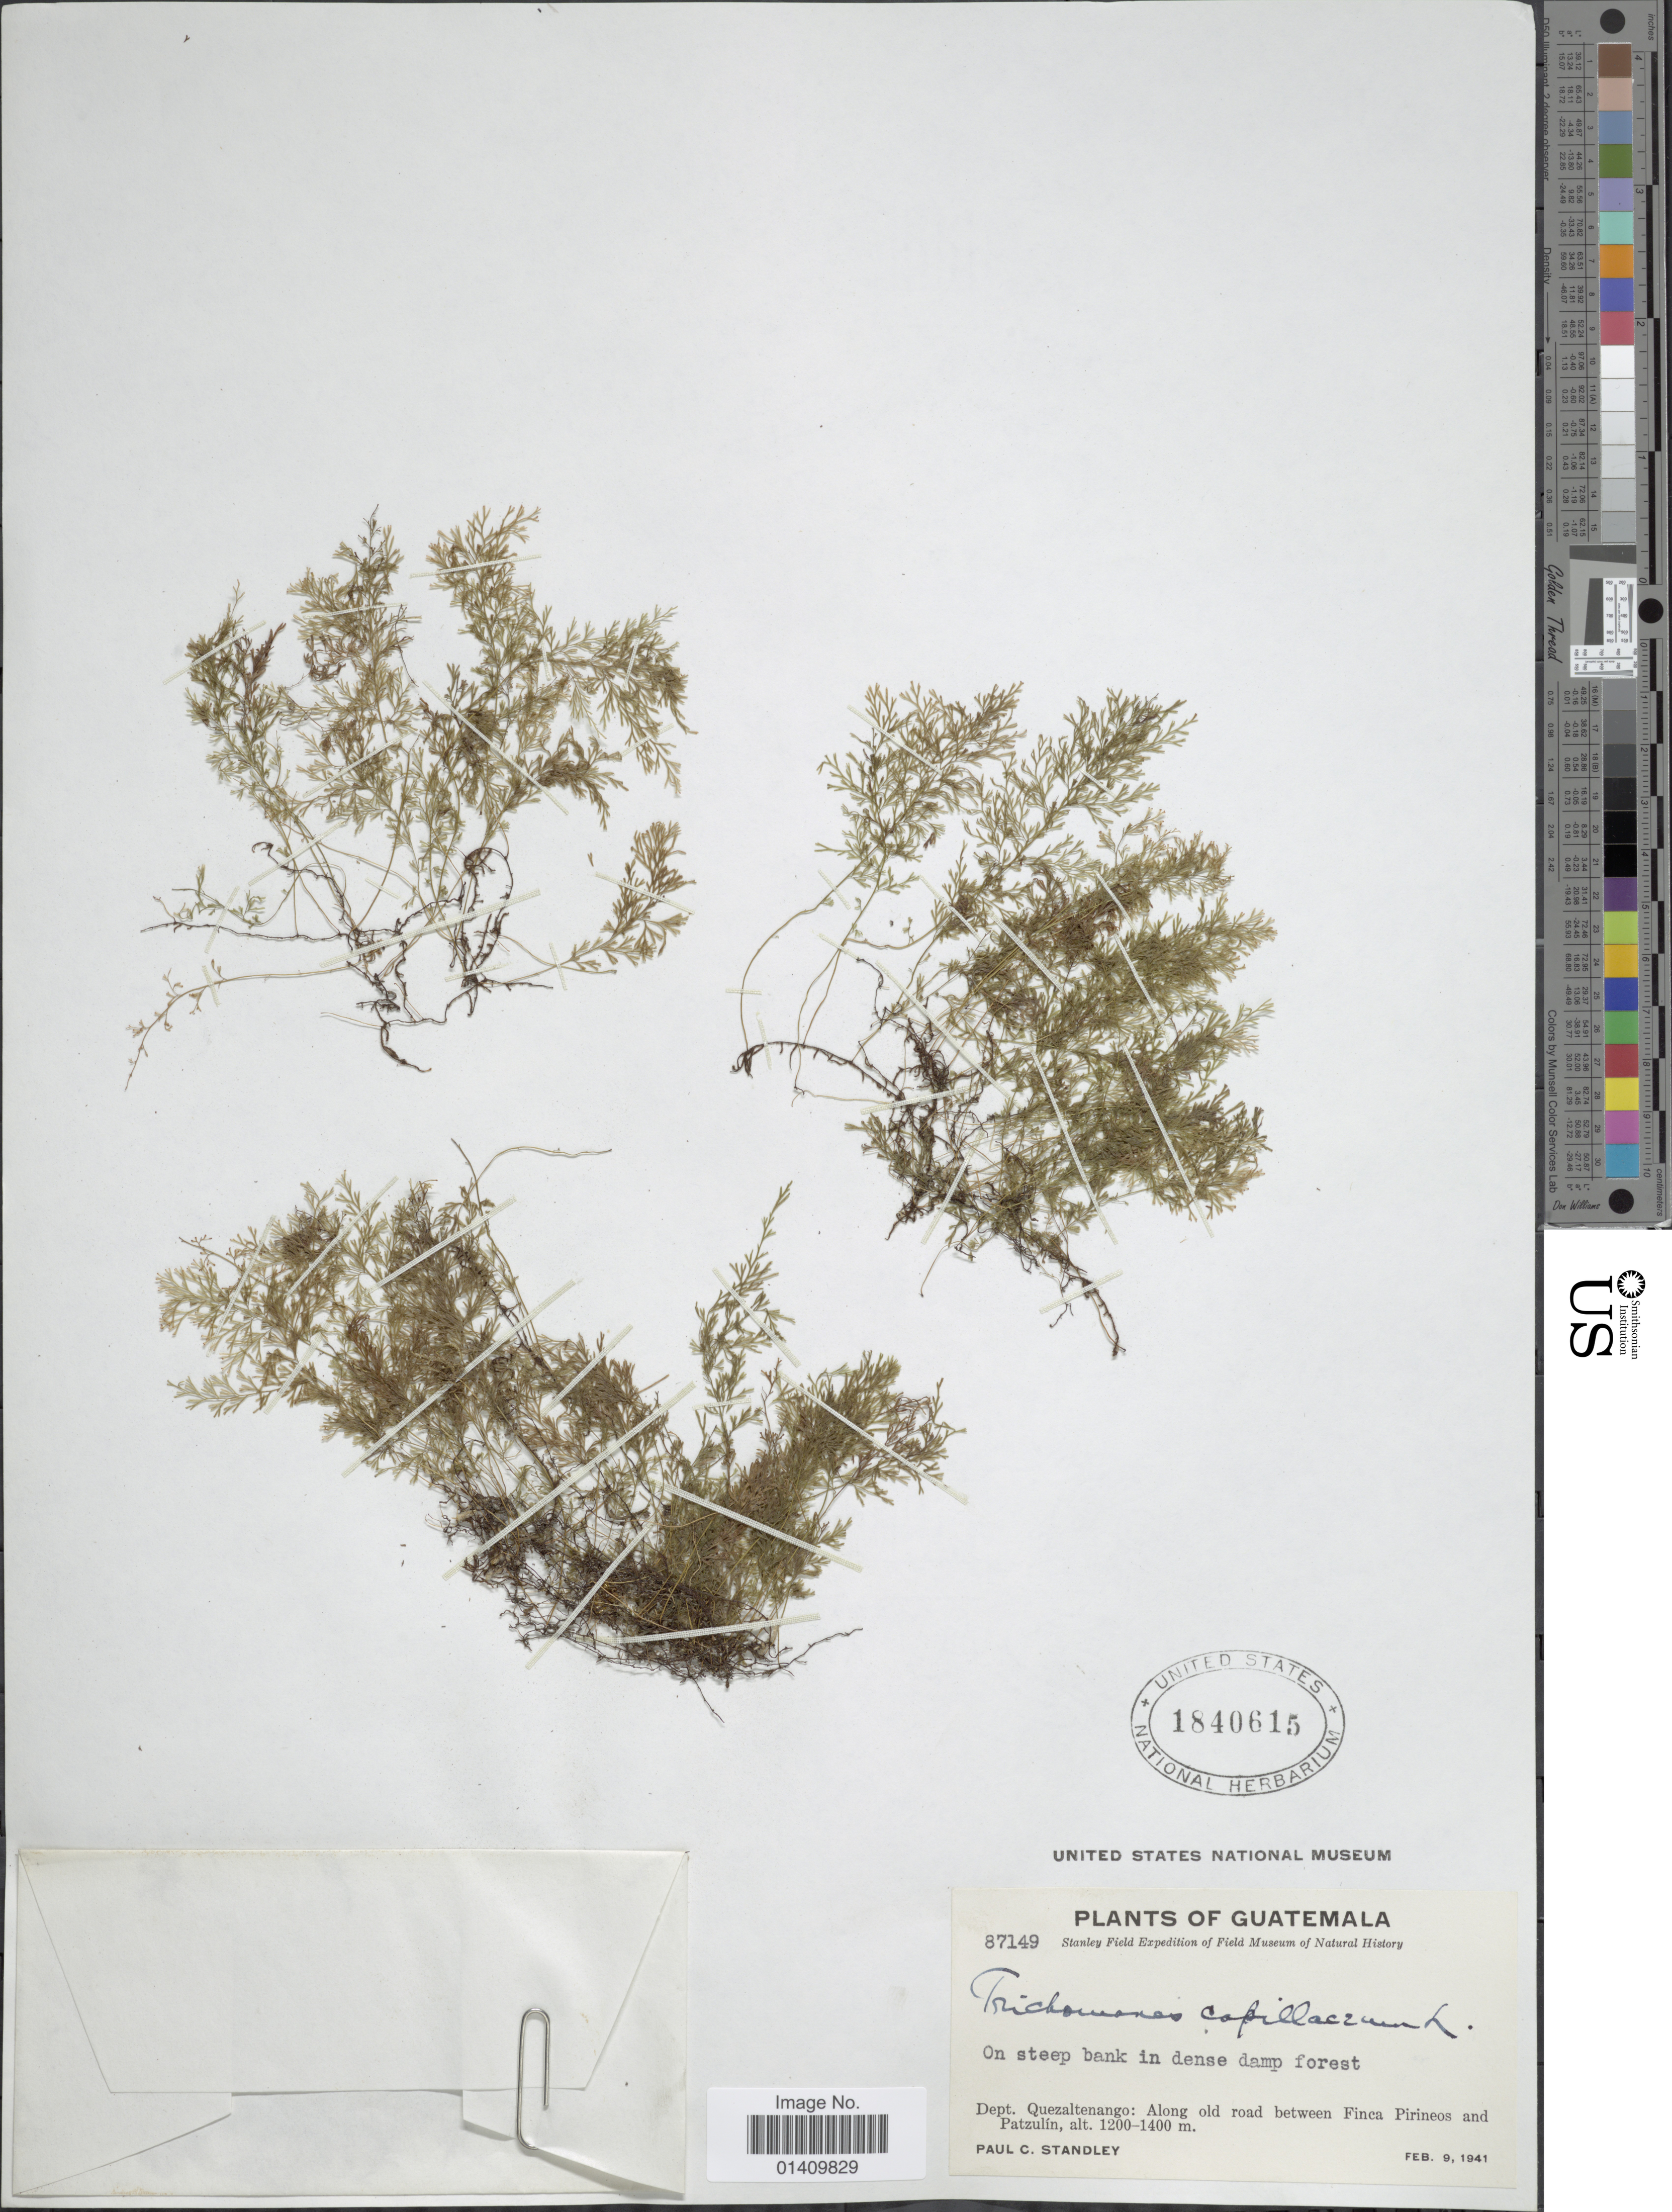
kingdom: Plantae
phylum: Tracheophyta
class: Polypodiopsida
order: Hymenophyllales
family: Hymenophyllaceae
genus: Polyphlebium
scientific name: Polyphlebium angustatum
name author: (Carmich.) Ebihara & Dubuisson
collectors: P. C. Standley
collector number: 87149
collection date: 1941-02-09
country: Guatemala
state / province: Quetzaltenango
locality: Dept. Quezaltenango along old road between Finca Pirineos and Patzulin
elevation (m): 1200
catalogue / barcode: US 1840615